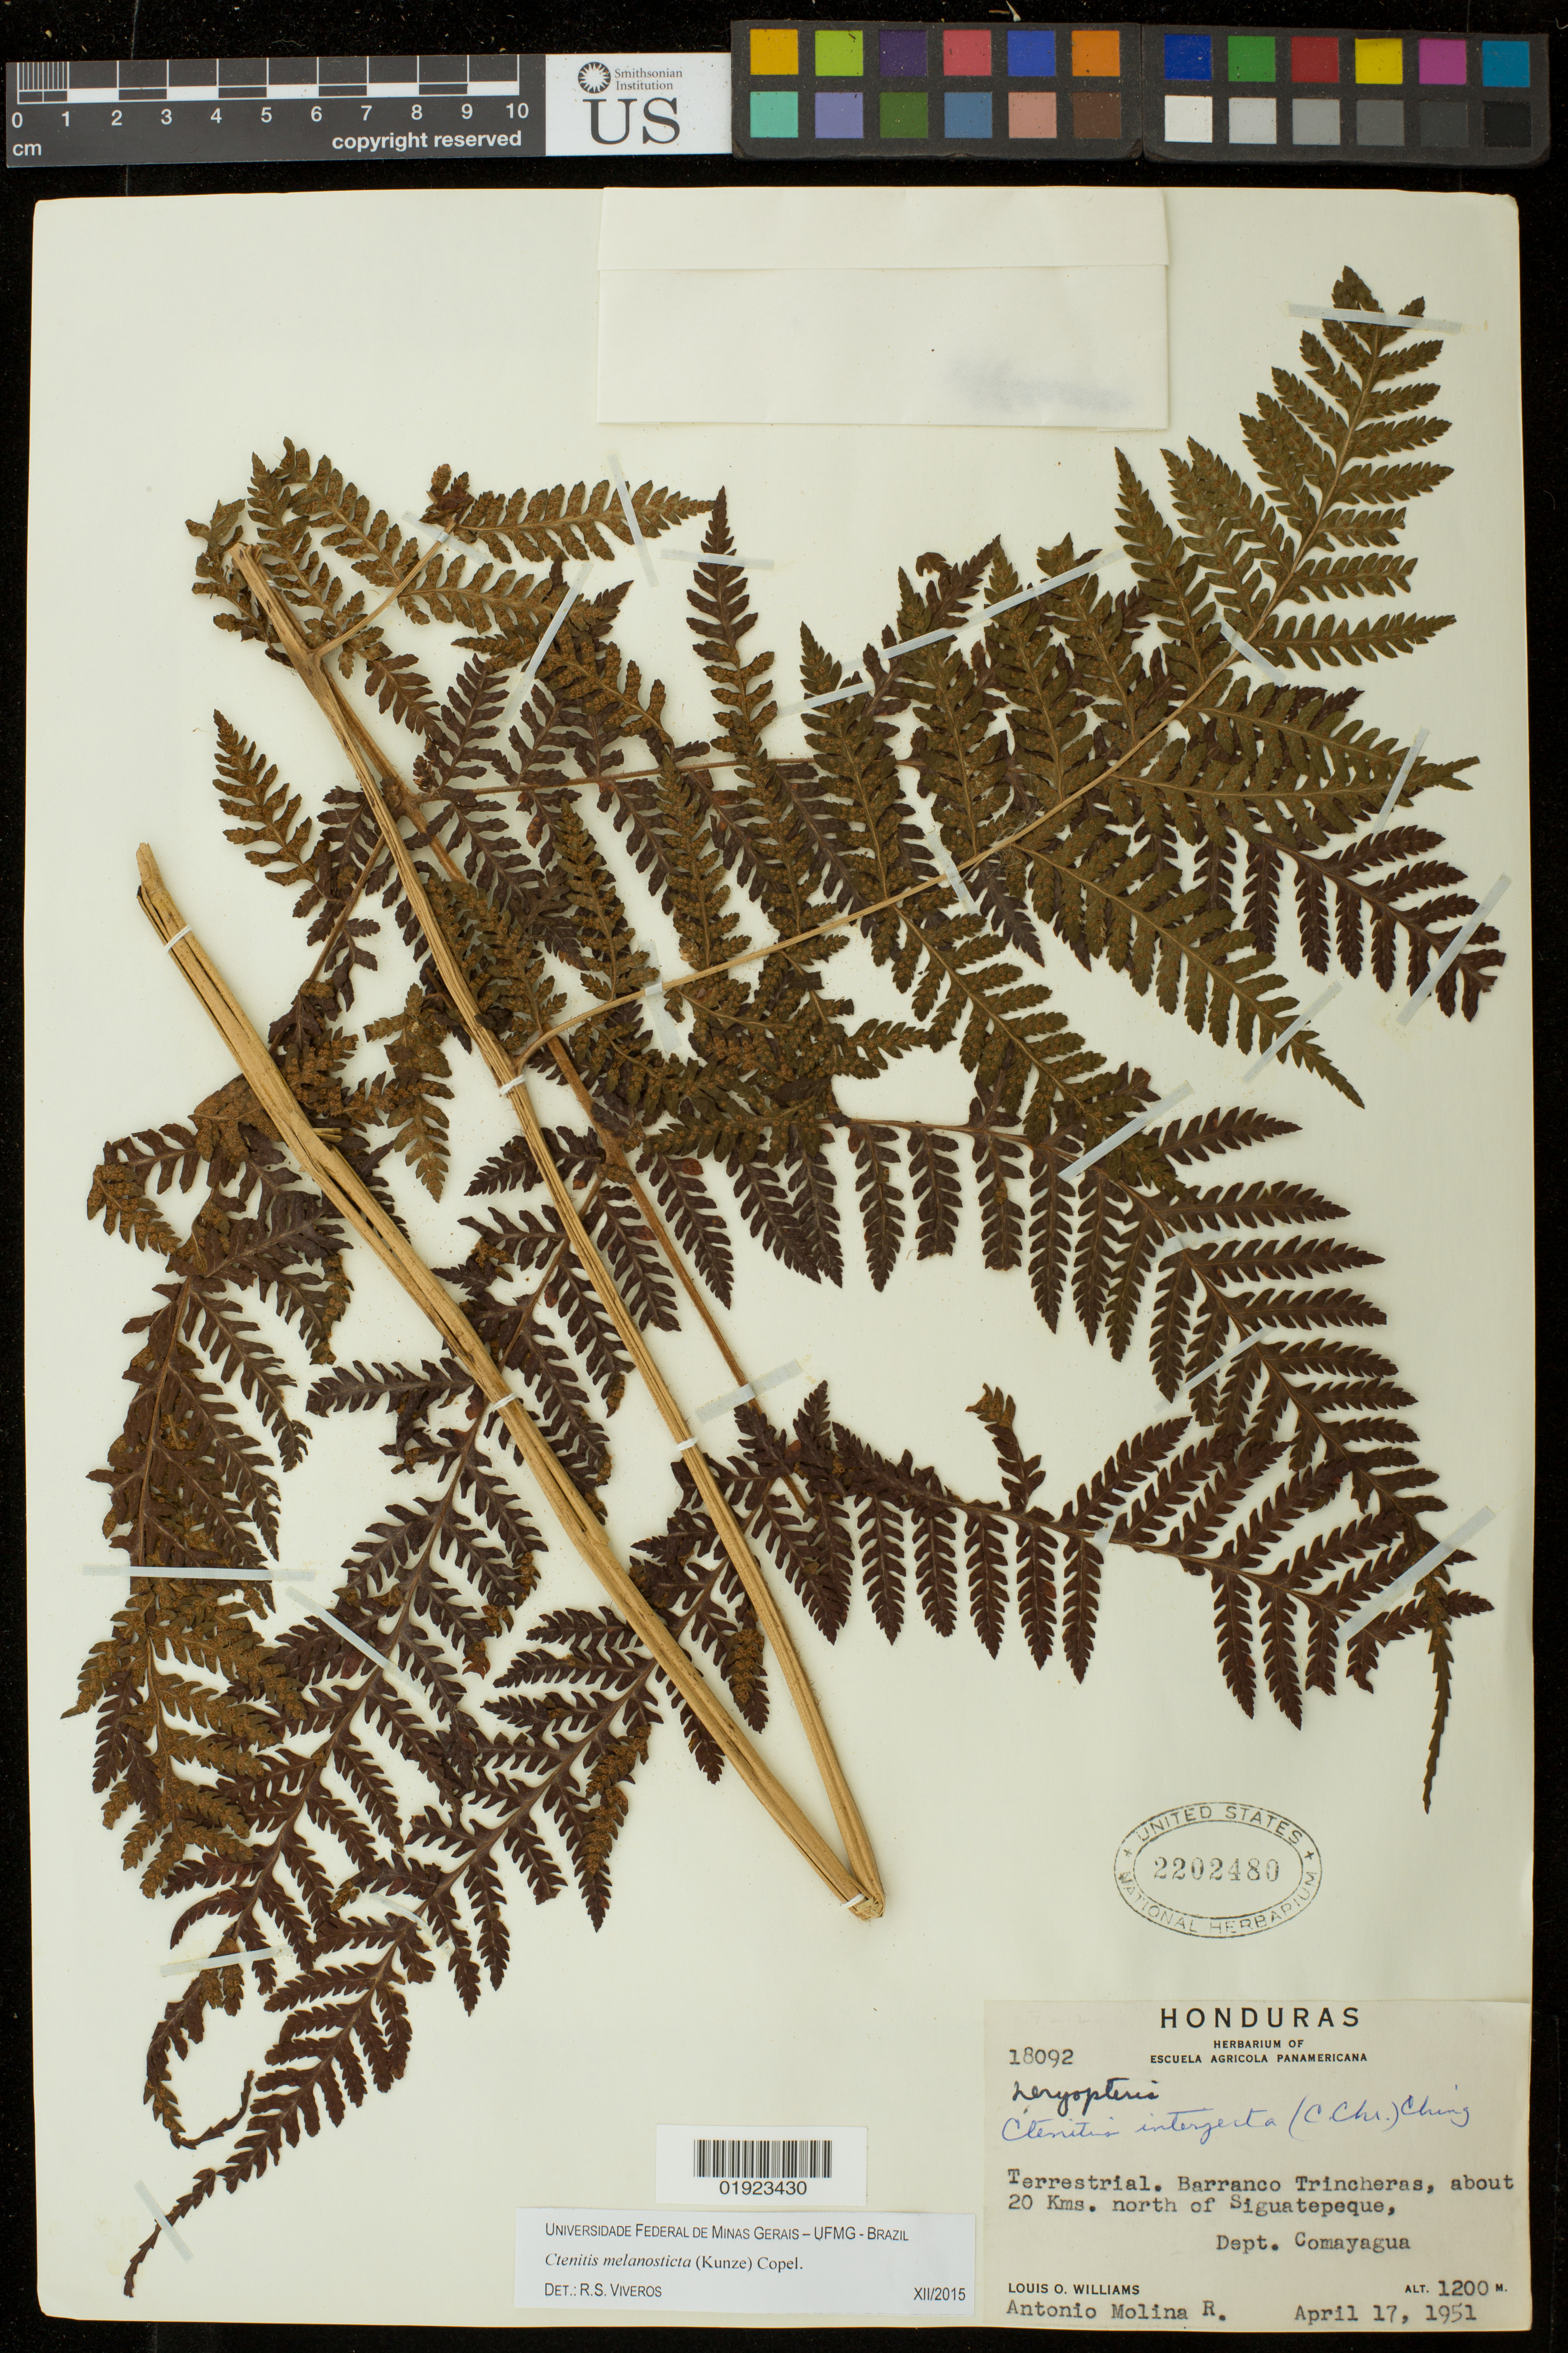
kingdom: Plantae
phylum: Tracheophyta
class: Polypodiopsida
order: Polypodiales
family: Dryopteridaceae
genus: Ctenitis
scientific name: Ctenitis melanosticta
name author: (Kunze) Copel.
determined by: Viveros, R. S.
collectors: L. O. Williams & A. Molina R.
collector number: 18092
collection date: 1951-04-17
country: Honduras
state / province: Comayagua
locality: Barranco Trincheras, about 20 kms. north of Siguatepeque.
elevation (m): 1200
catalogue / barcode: US 2202480